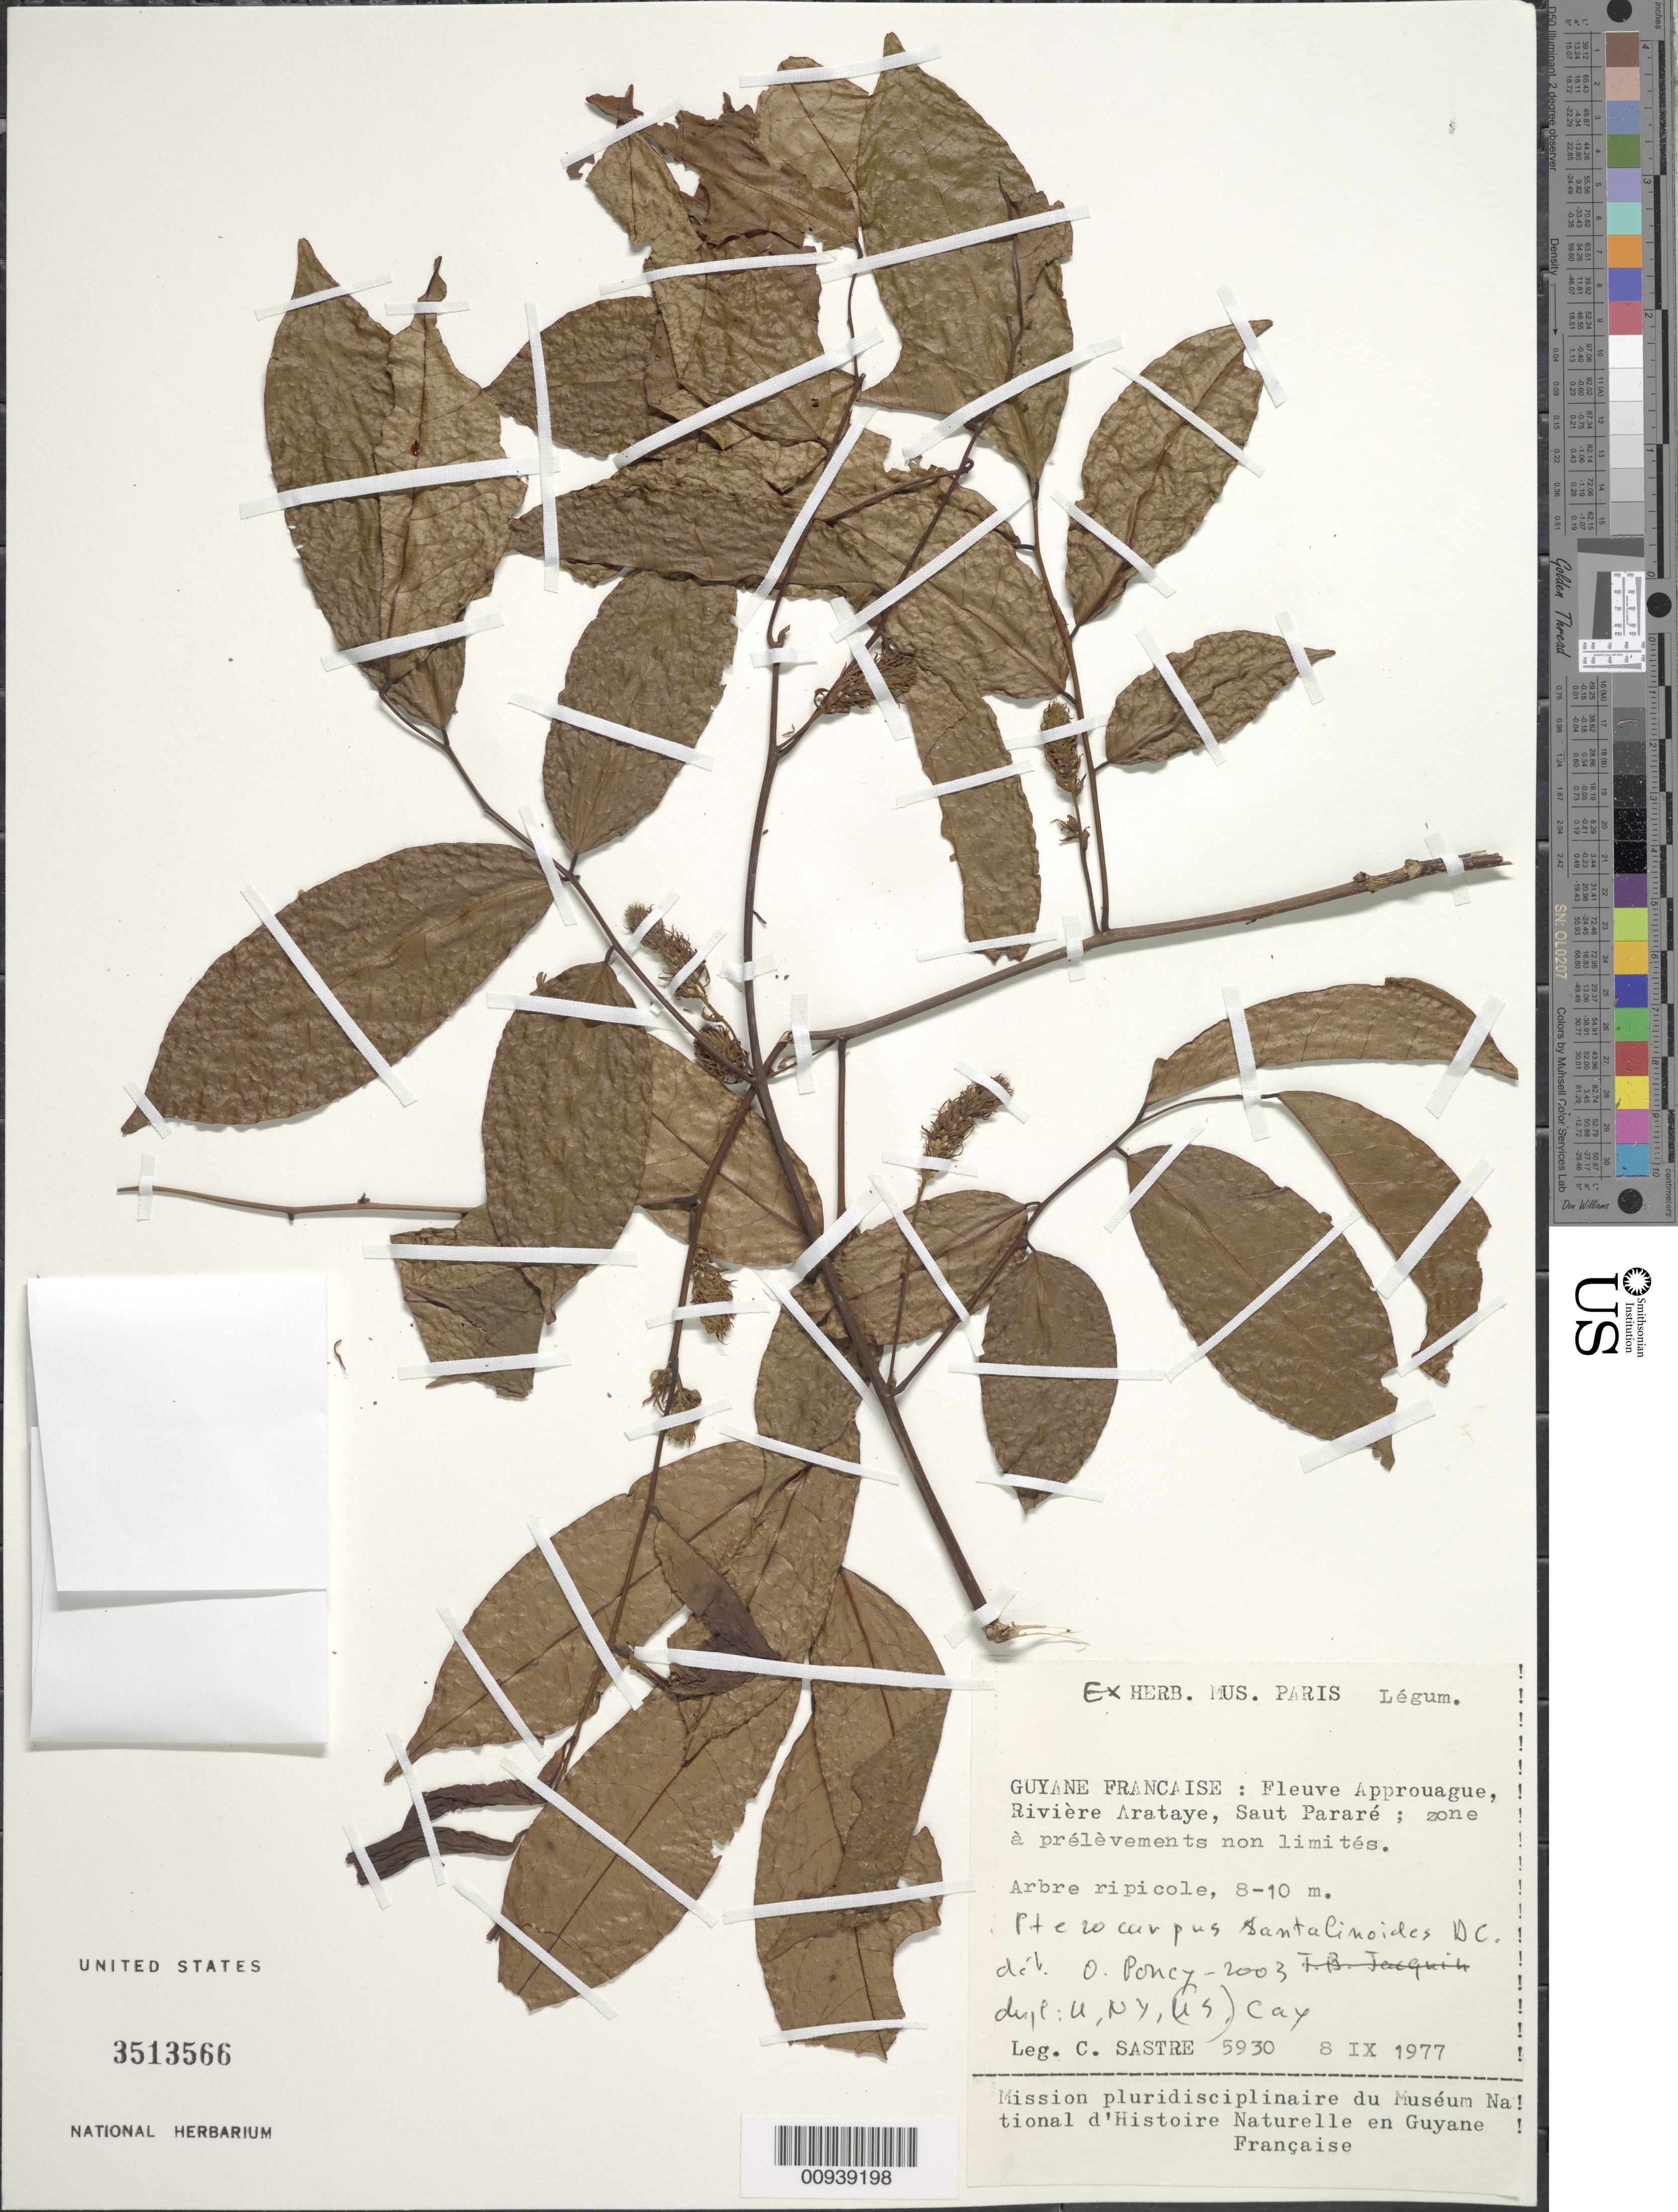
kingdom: Plantae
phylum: Tracheophyta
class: Magnoliopsida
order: Fabales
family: Fabaceae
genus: Pterocarpus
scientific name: Pterocarpus santalinoides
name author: L'Hér. ex DC.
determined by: Poncy, O.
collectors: C. H. L. Sastre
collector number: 5930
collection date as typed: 8-Sep-77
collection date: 1977-09-08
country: French Guiana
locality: Saut Pararé, Rivière Arataye, Fleuve Approuague; zone a prevelevements non limites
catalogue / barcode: US 3513566